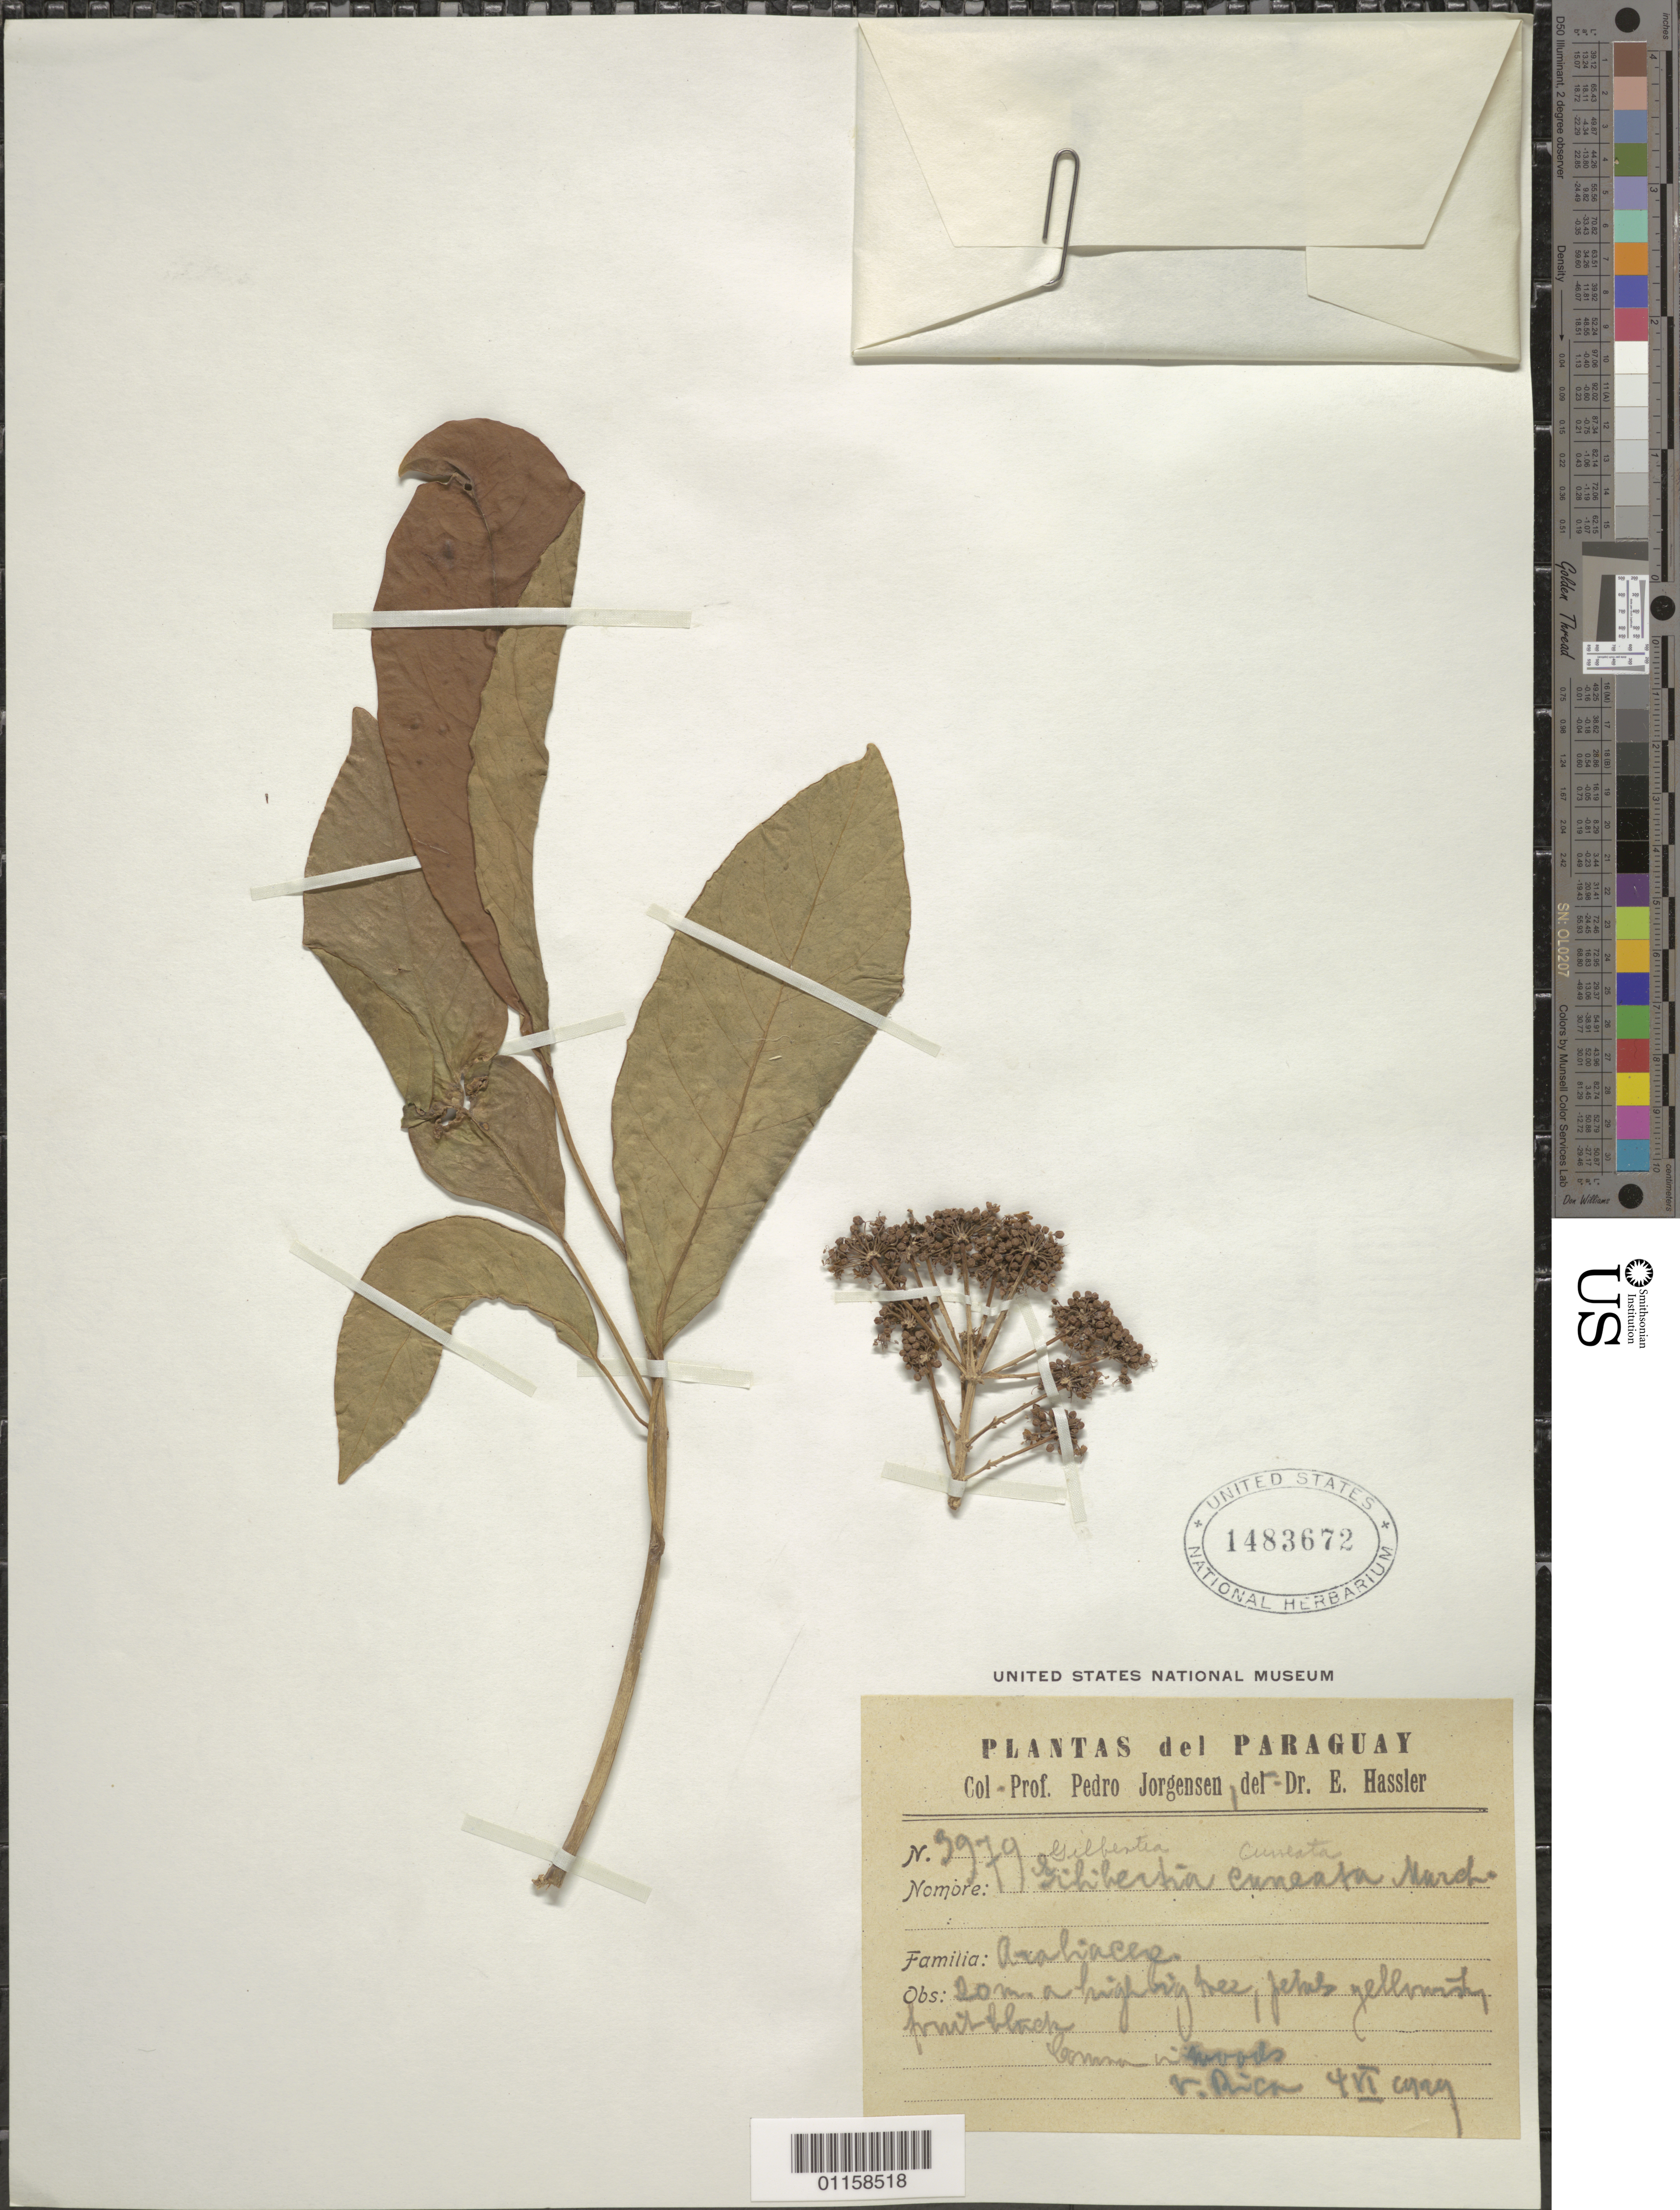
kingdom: Plantae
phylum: Tracheophyta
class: Magnoliopsida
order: Apiales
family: Araliaceae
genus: Dendropanax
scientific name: Dendropanax cuneatus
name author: (DC.) Decne. & Planch.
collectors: P. Jörgensen & E. Hassler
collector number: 3979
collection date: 1929-06-04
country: Paraguay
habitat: Common in woods.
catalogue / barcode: US 1483672